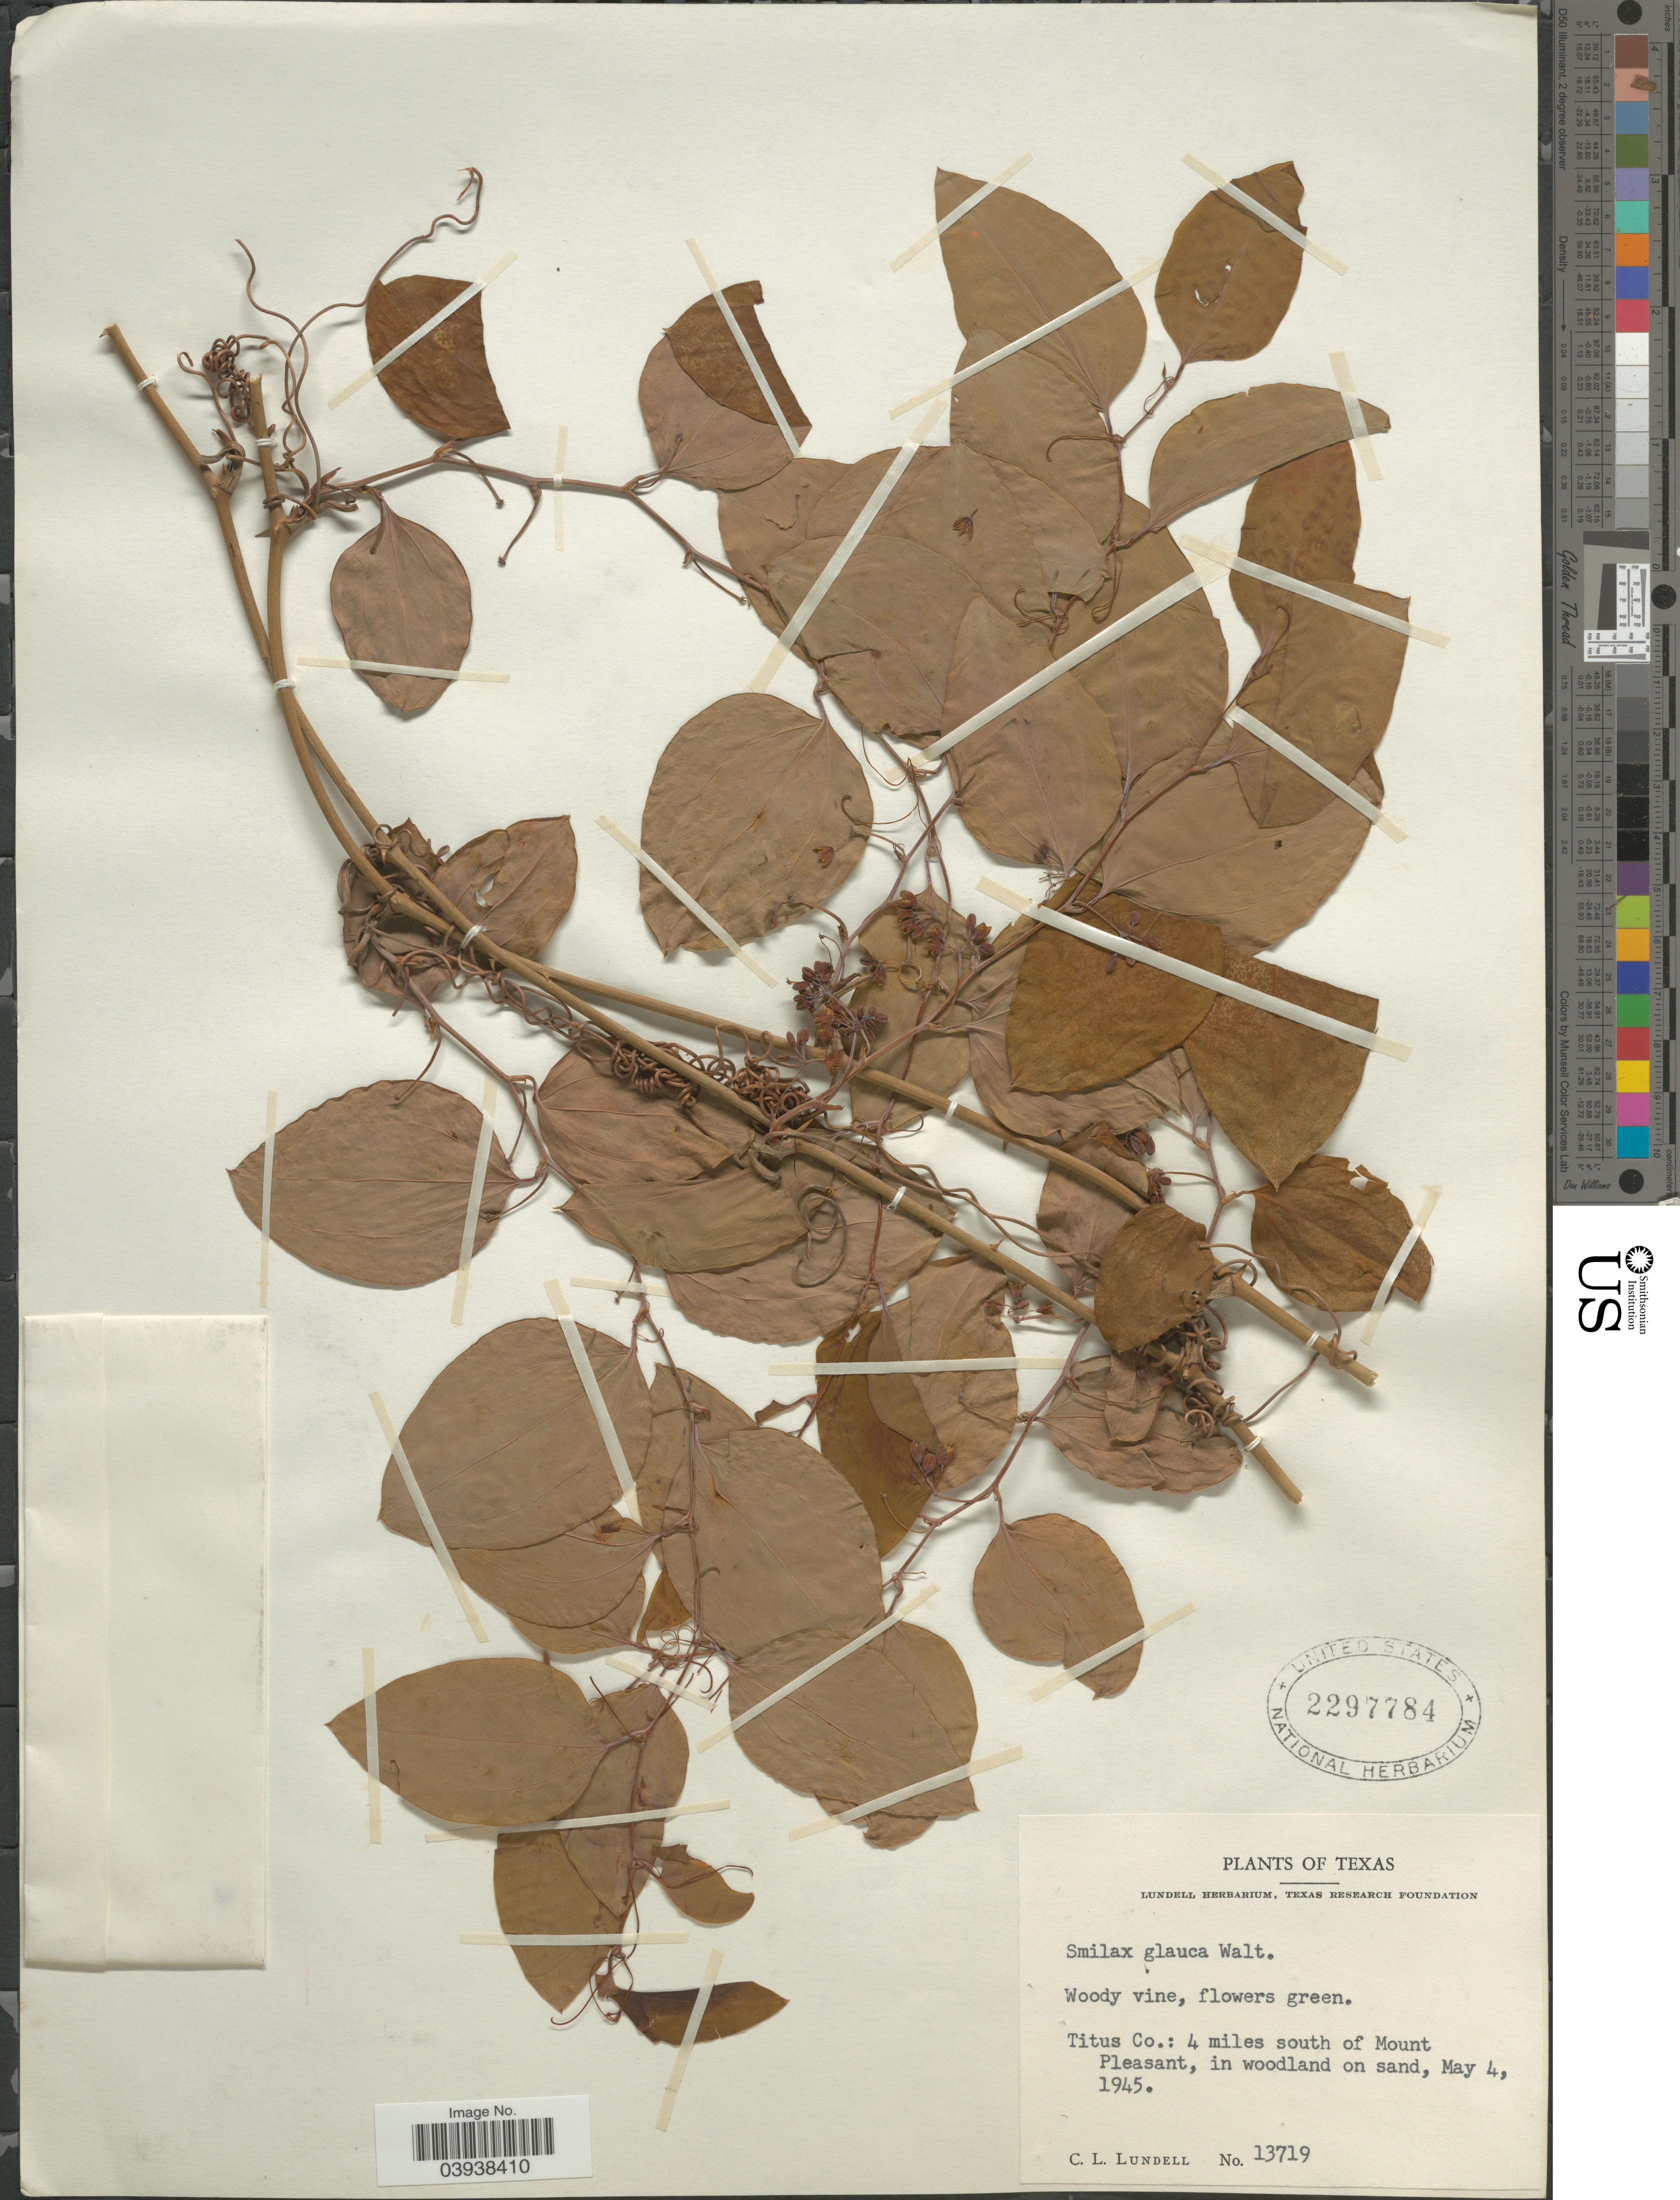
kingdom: Plantae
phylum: Tracheophyta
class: Liliopsida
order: Liliales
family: Smilacaceae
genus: Smilax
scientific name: Smilax glauca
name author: Walter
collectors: C. L. Lundell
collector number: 13719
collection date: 1945-05-04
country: United States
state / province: Texas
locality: Titus Co.: 4 miles south of Mount Pleasant.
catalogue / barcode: US 2297784